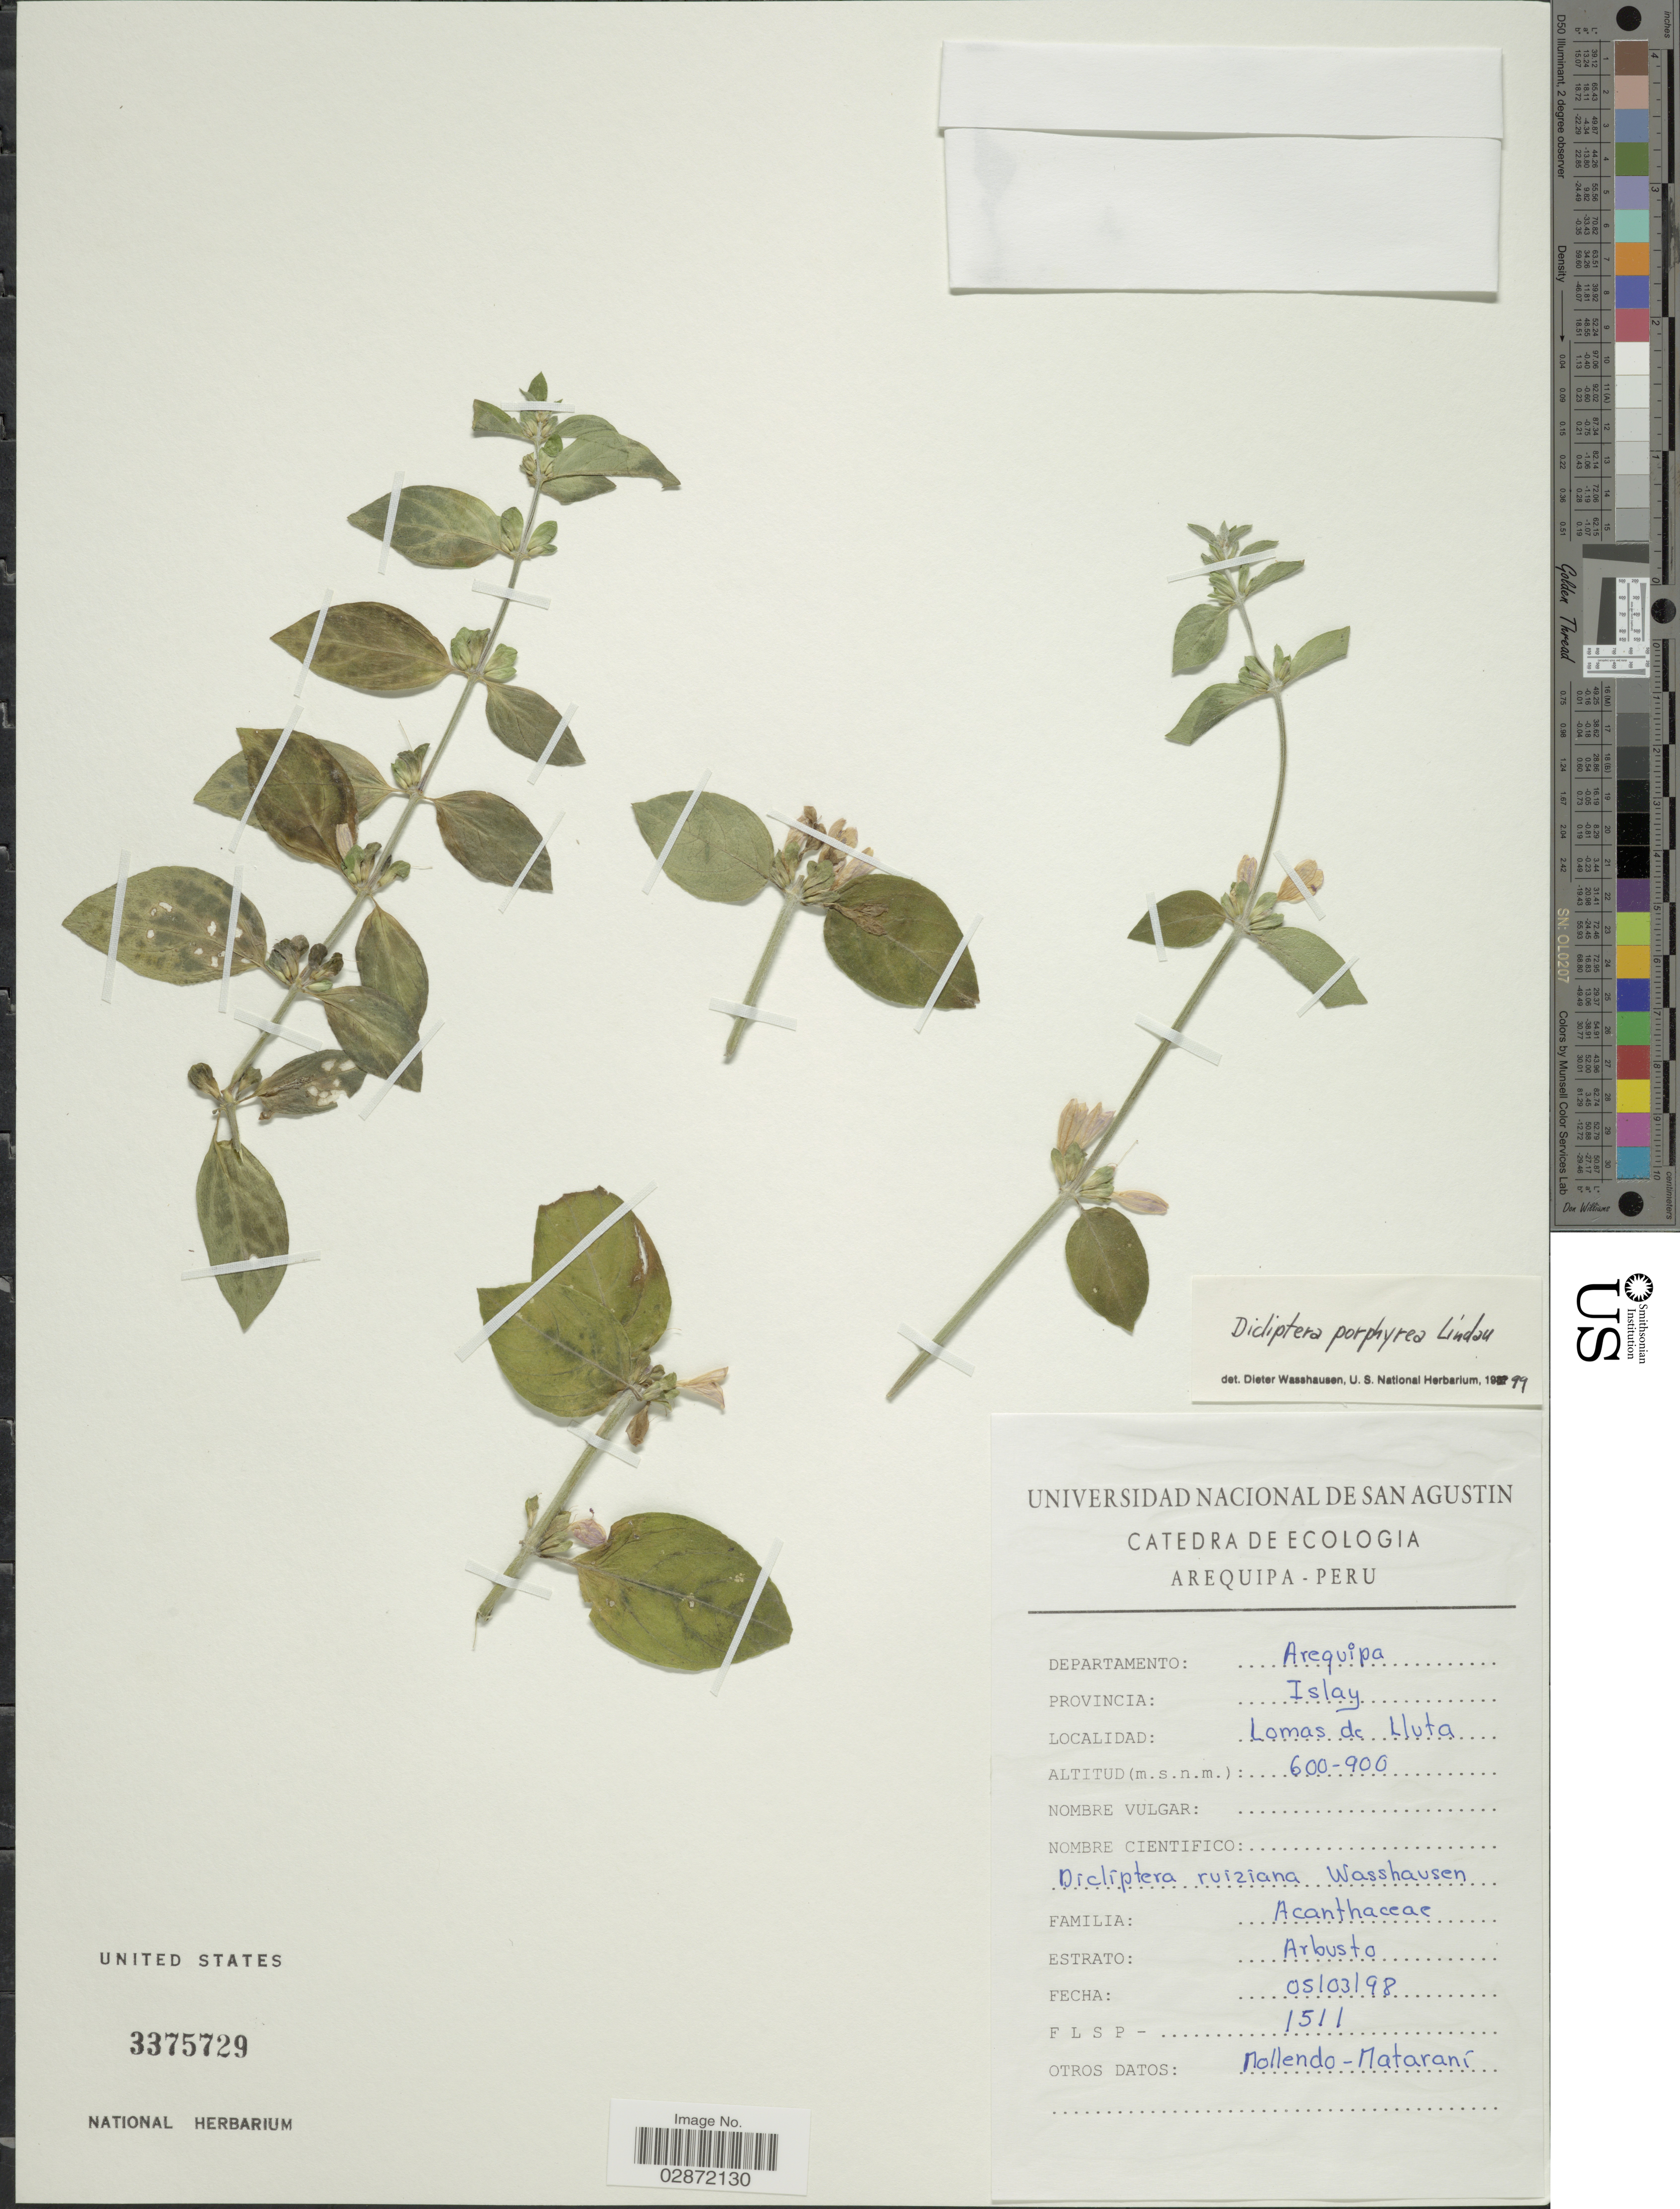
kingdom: Plantae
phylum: Tracheophyta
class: Magnoliopsida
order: Lamiales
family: Acanthaceae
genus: Dicliptera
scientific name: Dicliptera porphyrea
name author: Lindau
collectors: F. L. S. P.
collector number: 1511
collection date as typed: Transcribed d/m/y: 5/3/98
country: Peru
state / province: Arequipa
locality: Departamento: Arequipa. Provincia: Islay. Lomas de Lluta.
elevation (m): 600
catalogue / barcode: US 3375729